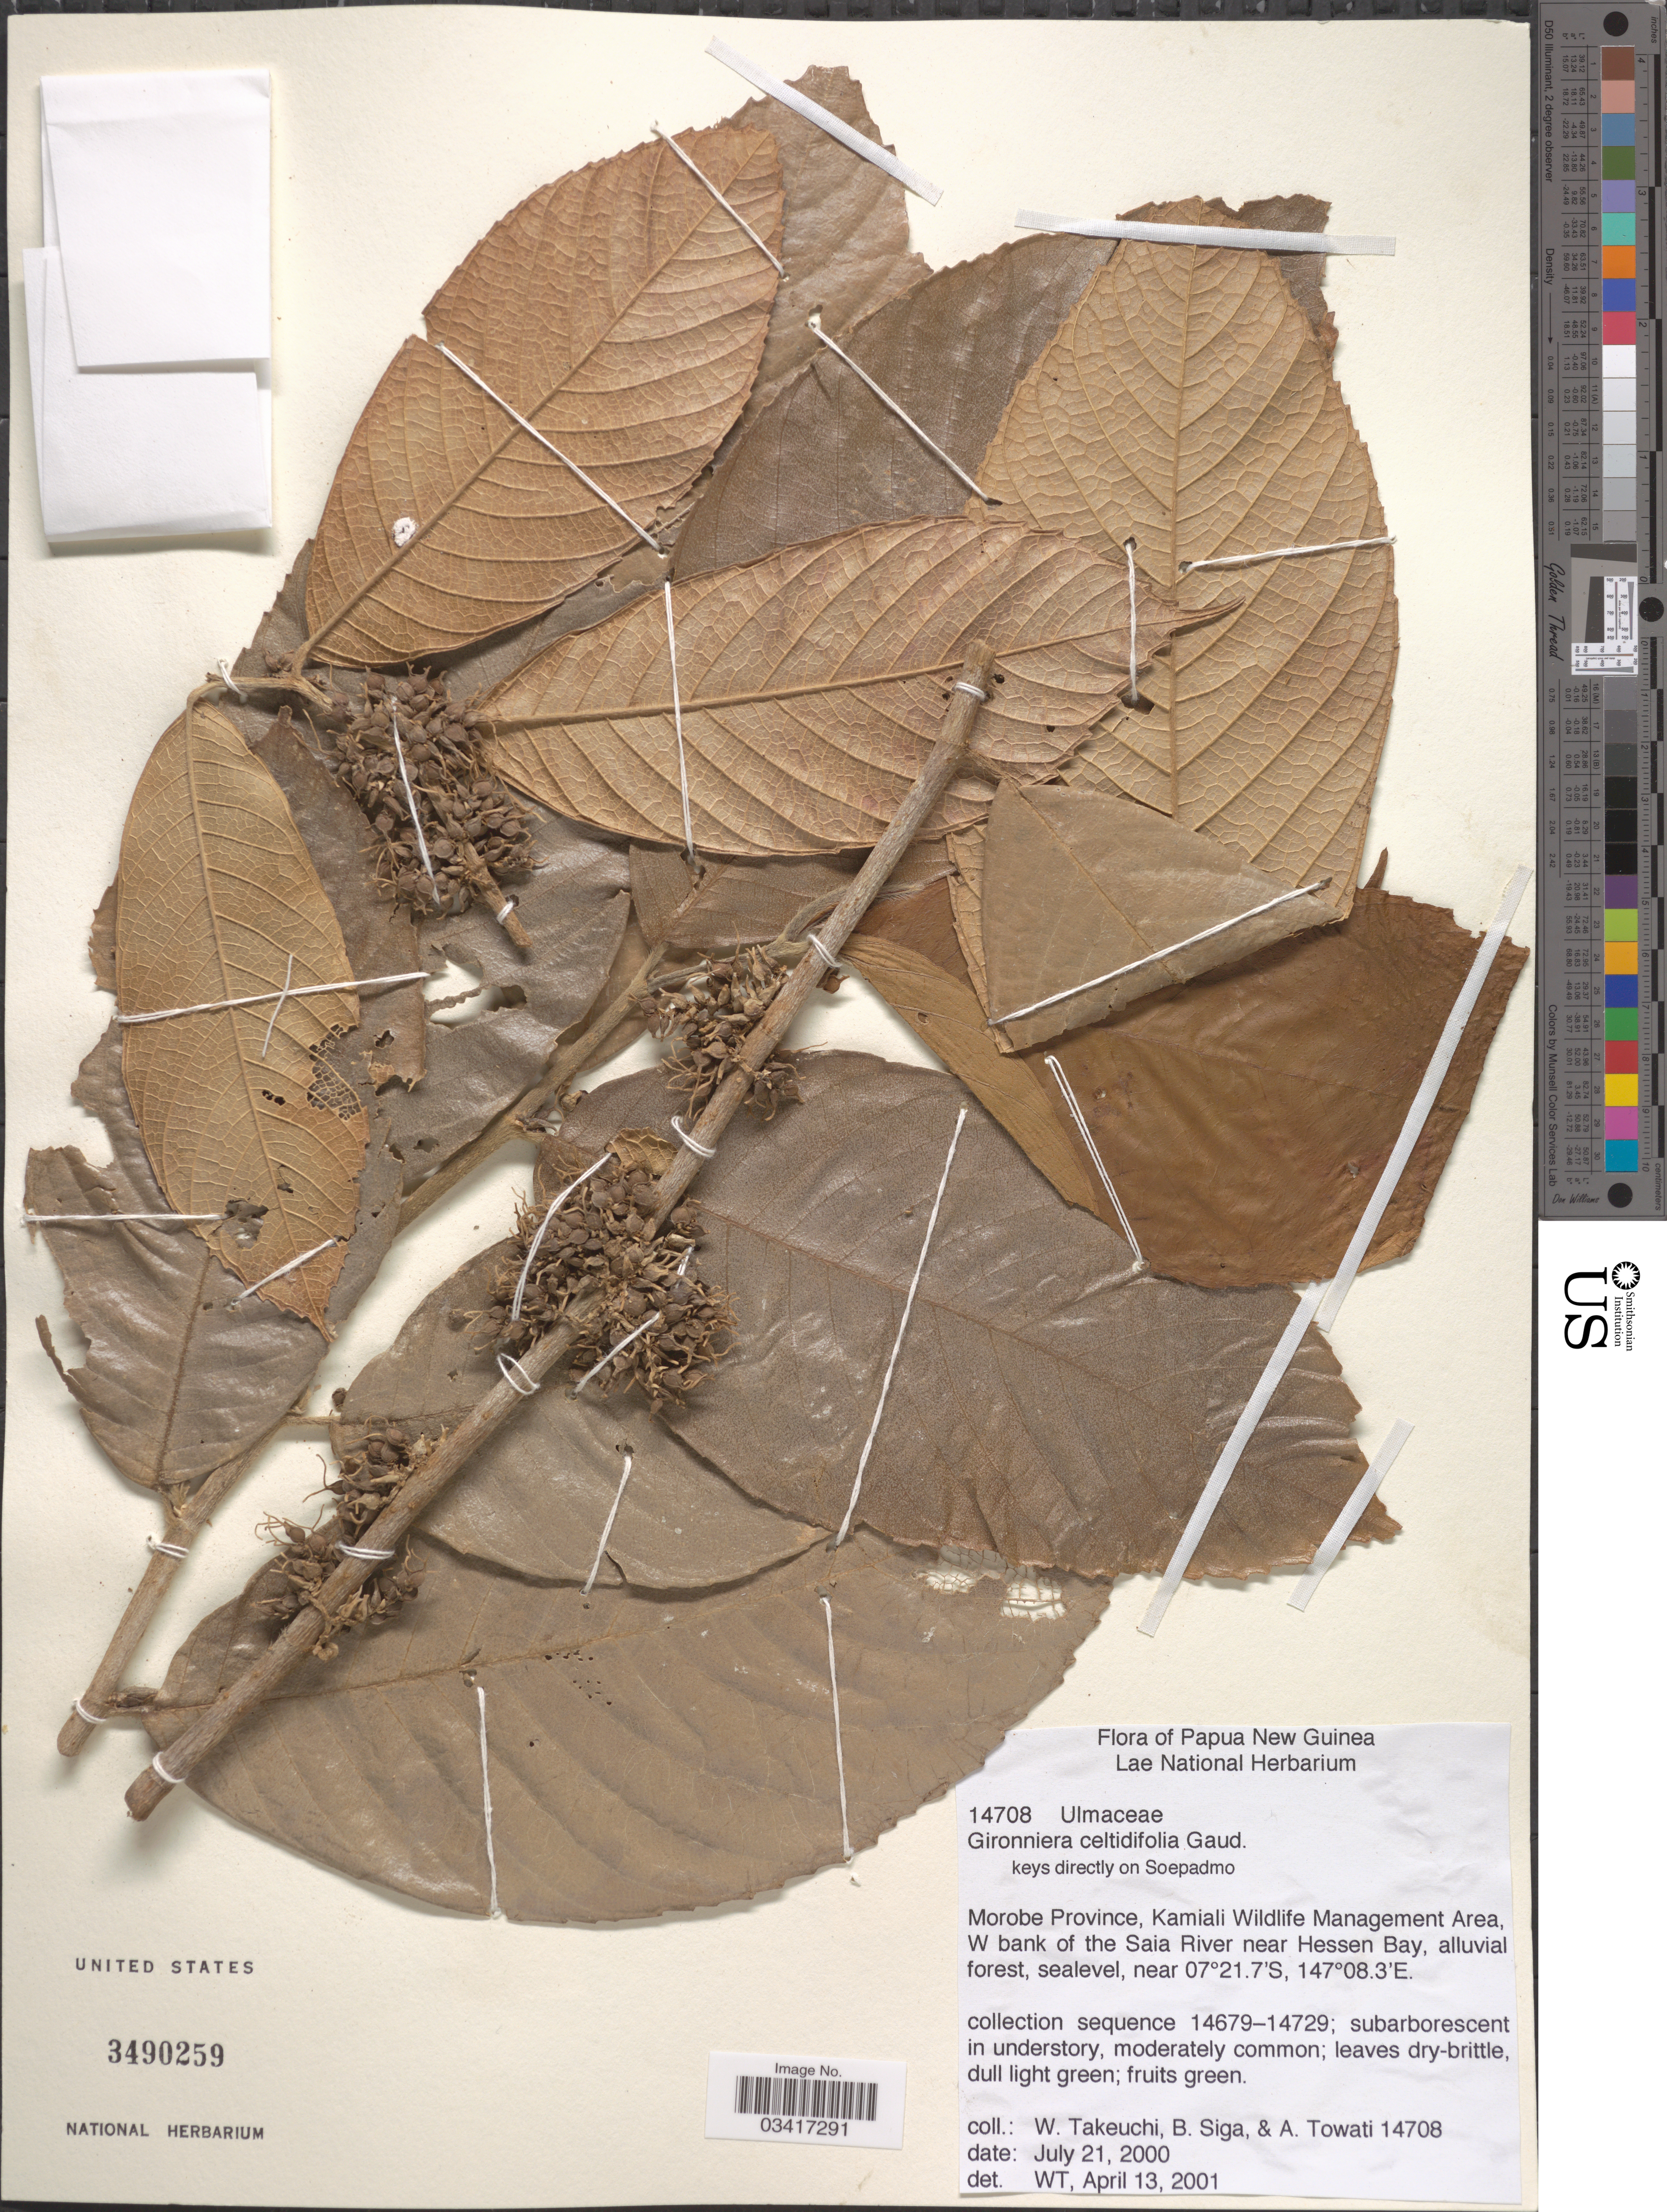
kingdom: Plantae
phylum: Tracheophyta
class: Magnoliopsida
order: Rosales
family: Cannabaceae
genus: Gironniera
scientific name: Gironniera celtidifolia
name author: Gaudich.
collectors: W. Takeuchi, B. Siga & A. Towati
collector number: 14708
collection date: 2000-07-21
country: Papua New Guinea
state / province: Morobe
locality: Kamiali Wildlife Management Area, W bank of the Saia River near Hessen Bay, alluvial forest.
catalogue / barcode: US 3490259